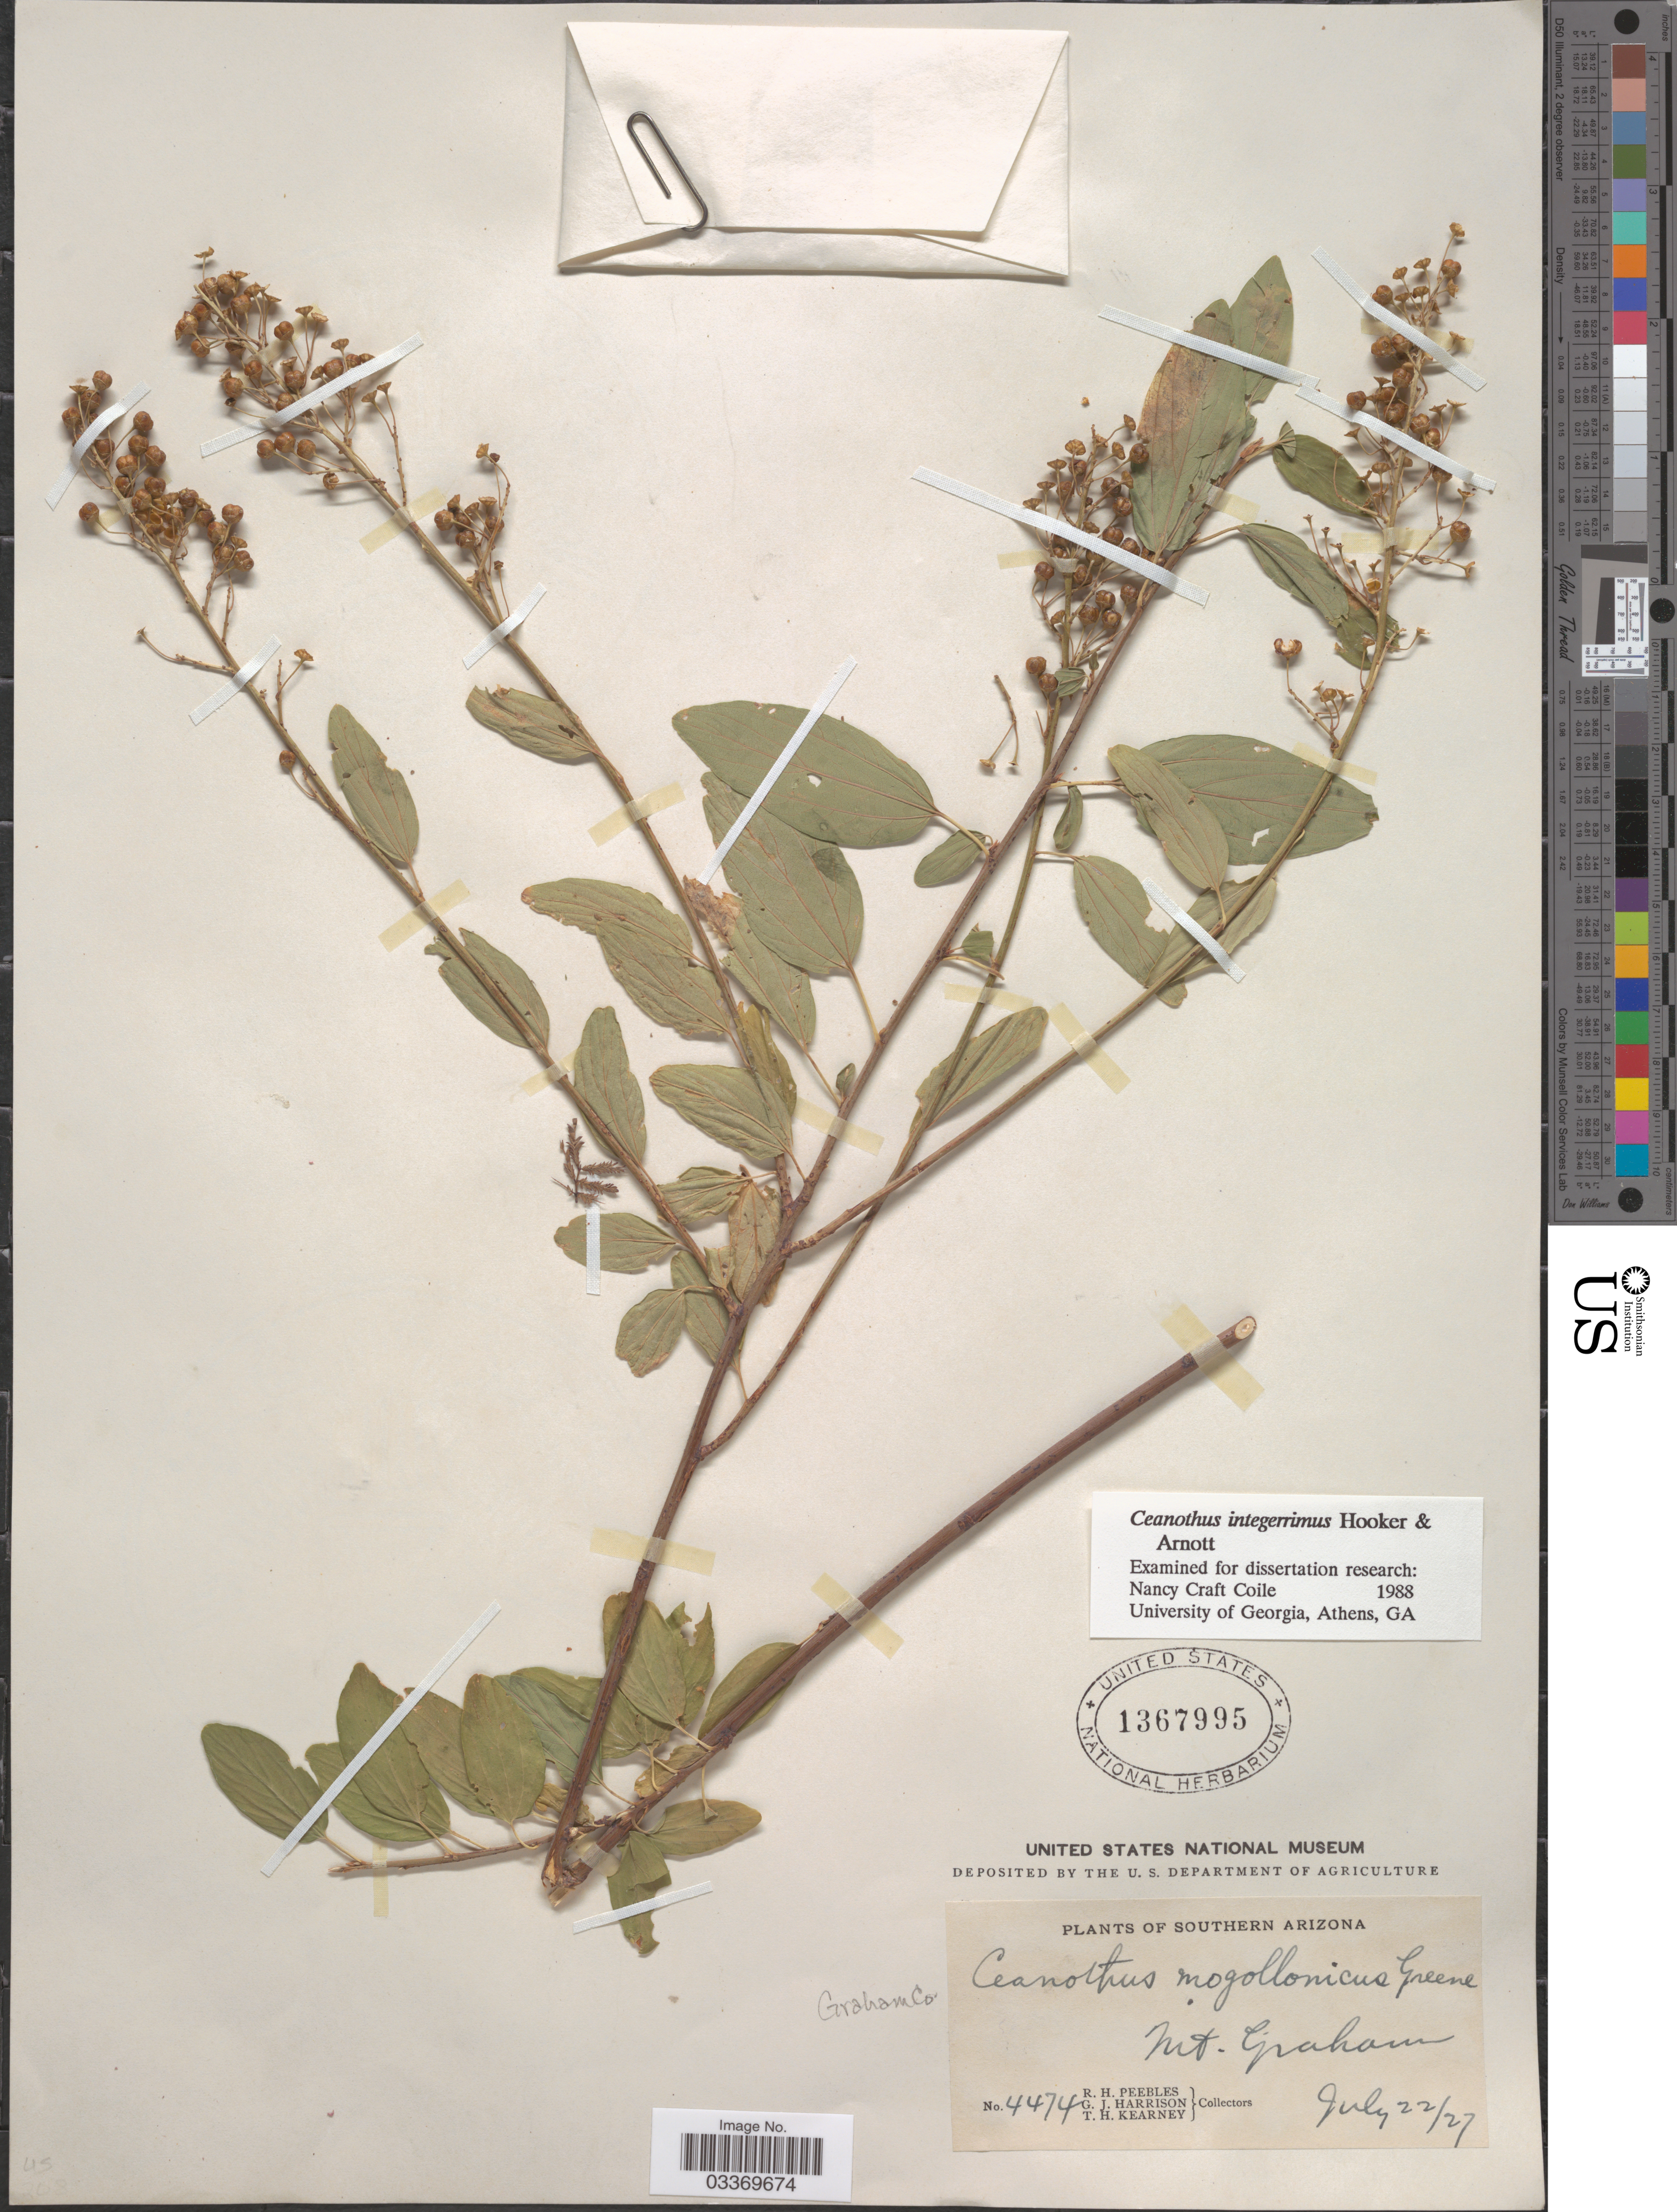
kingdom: Plantae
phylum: Tracheophyta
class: Magnoliopsida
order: Rosales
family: Rhamnaceae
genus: Ceanothus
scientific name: Ceanothus integerrimus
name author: Hook. & Arn.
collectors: R. H. Peebles, G. J. Harrison & T. H. Kearney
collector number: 4474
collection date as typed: Transcribed d/m/y: 22/7/27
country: United States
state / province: Arizona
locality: Southern Arizona. Mt. Graham. Graham Co.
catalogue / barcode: US 1367995